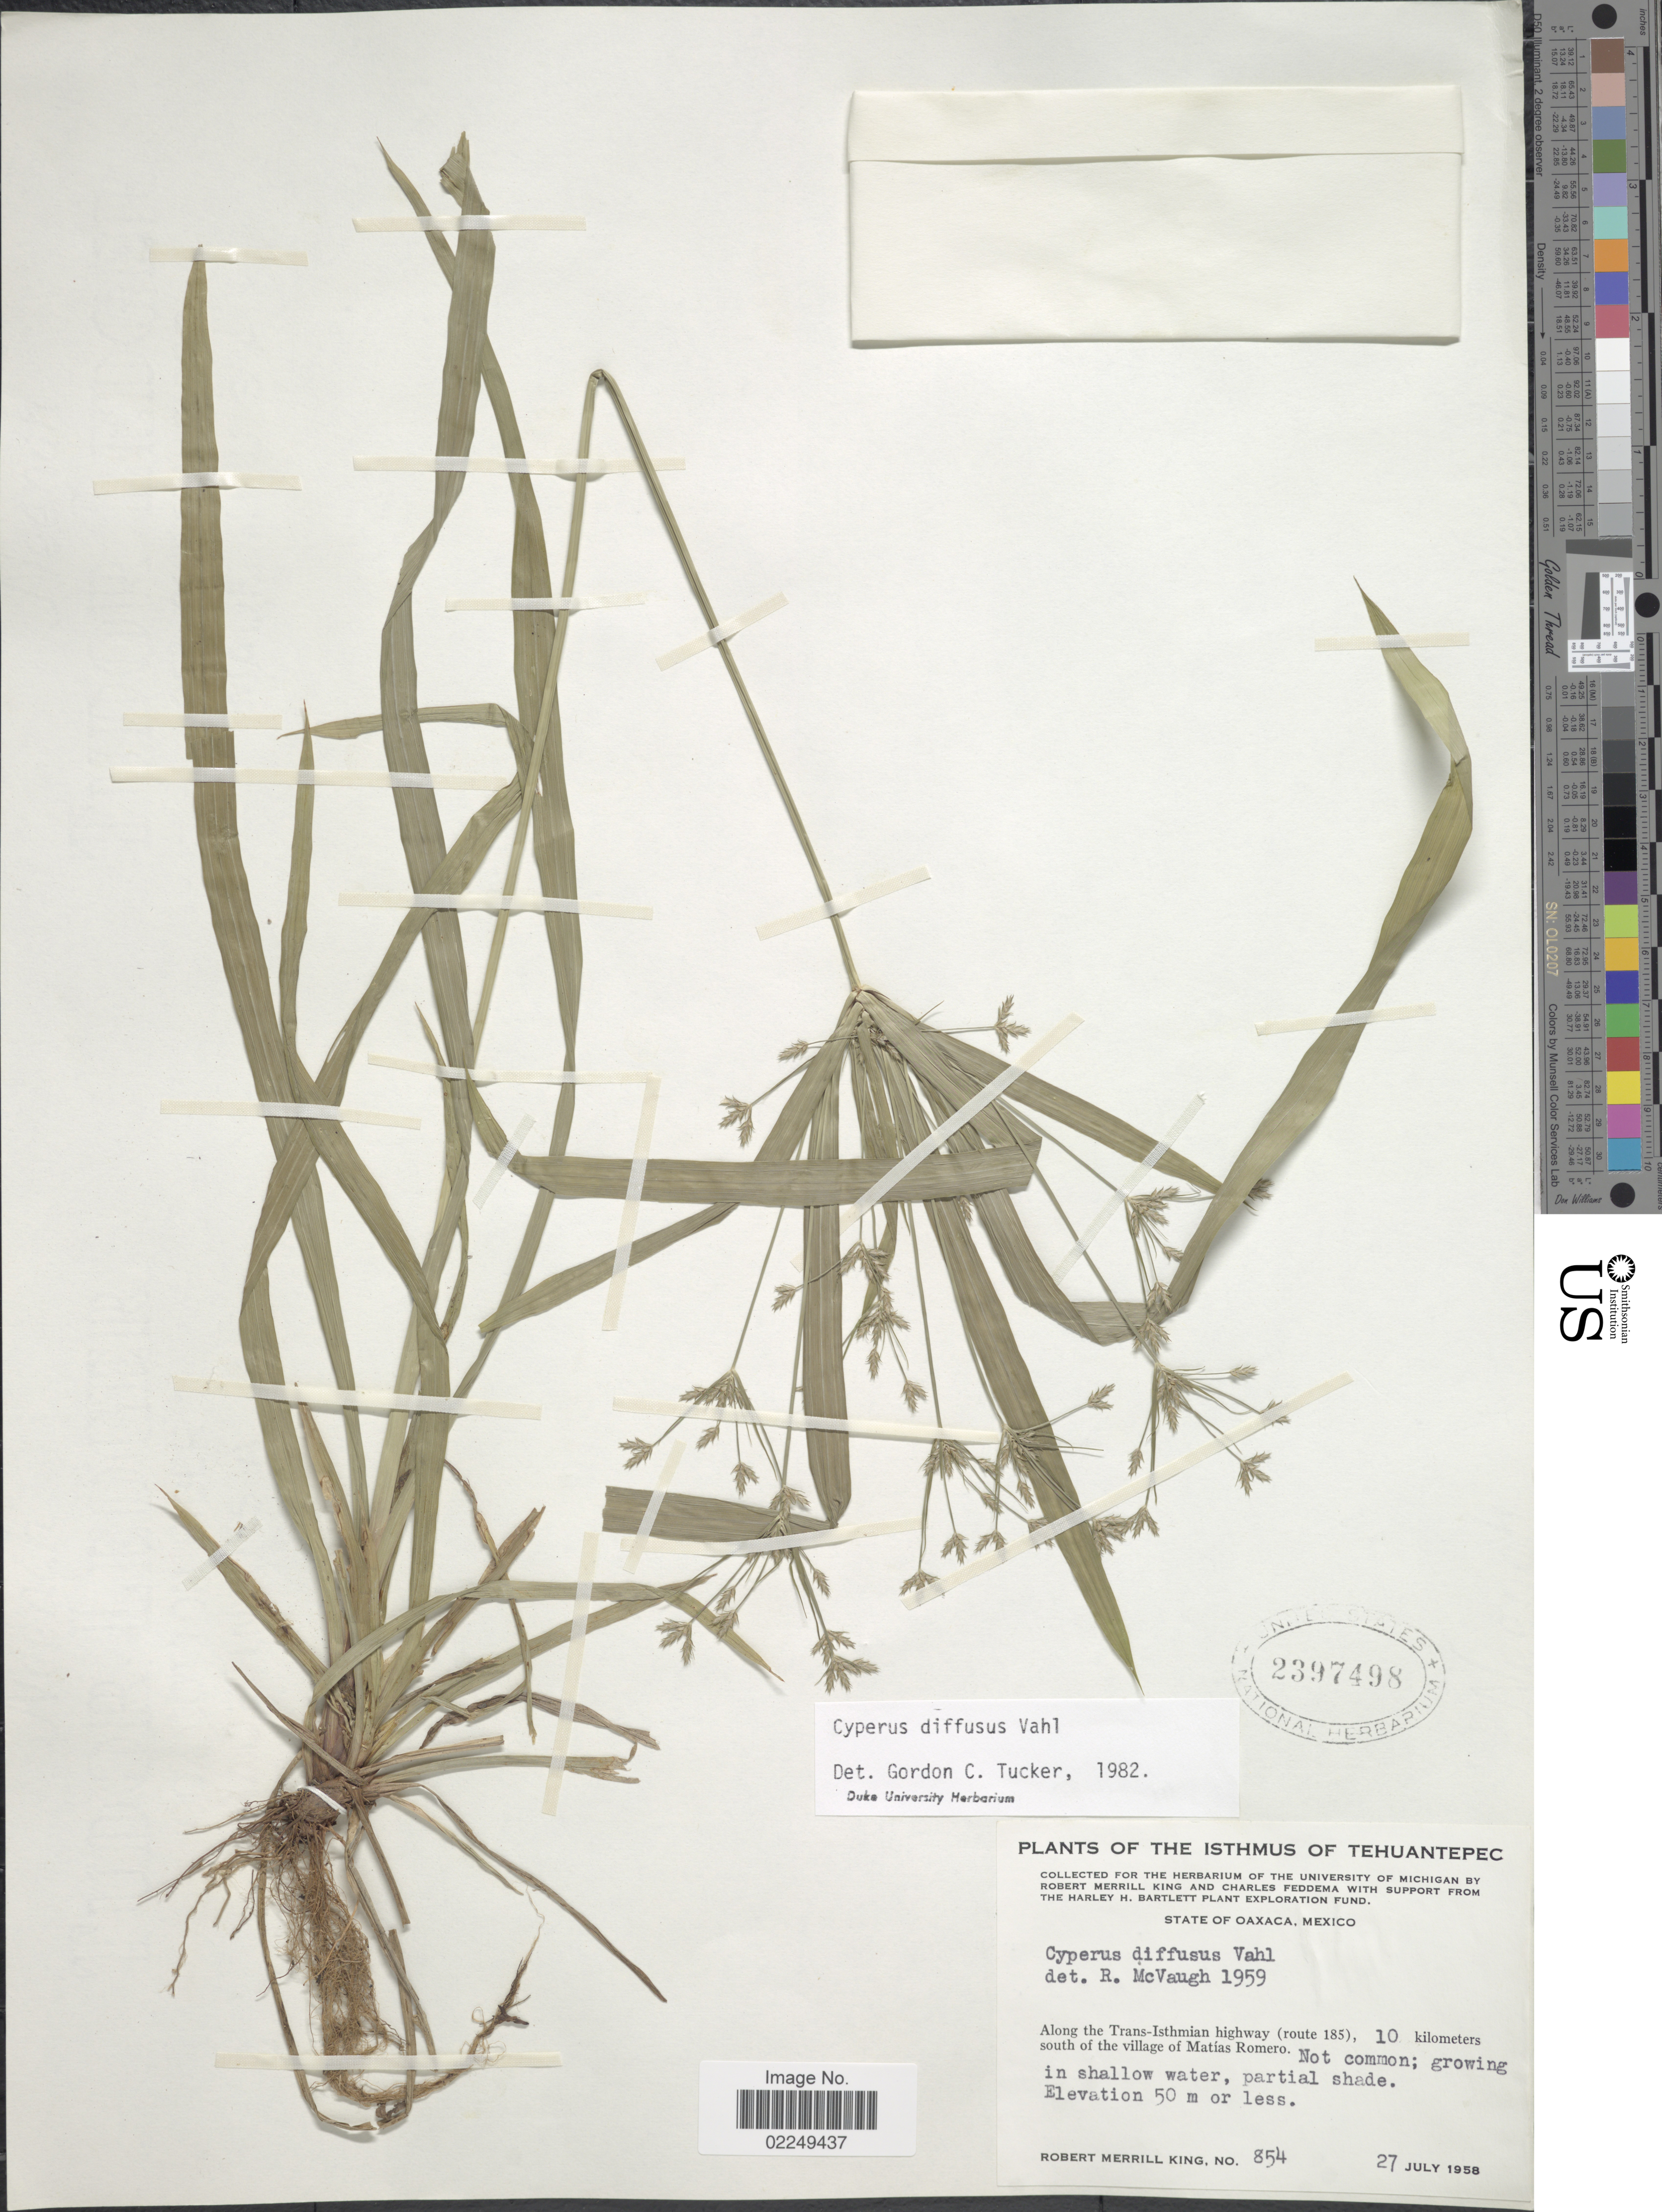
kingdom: Plantae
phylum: Tracheophyta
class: Liliopsida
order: Poales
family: Cyperaceae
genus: Cyperus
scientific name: Cyperus laxus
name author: Lam.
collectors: R. M. King & C. Feddema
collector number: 854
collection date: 1958-07-27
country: Mexico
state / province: Oaxaca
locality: The Isthmus of Tehuantepec, State of Oaxaca, Mexico, Along the Trans-Isthmian highway (route 185), 10 kilometers south of the village of Matias Romero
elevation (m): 50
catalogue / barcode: US 2397498